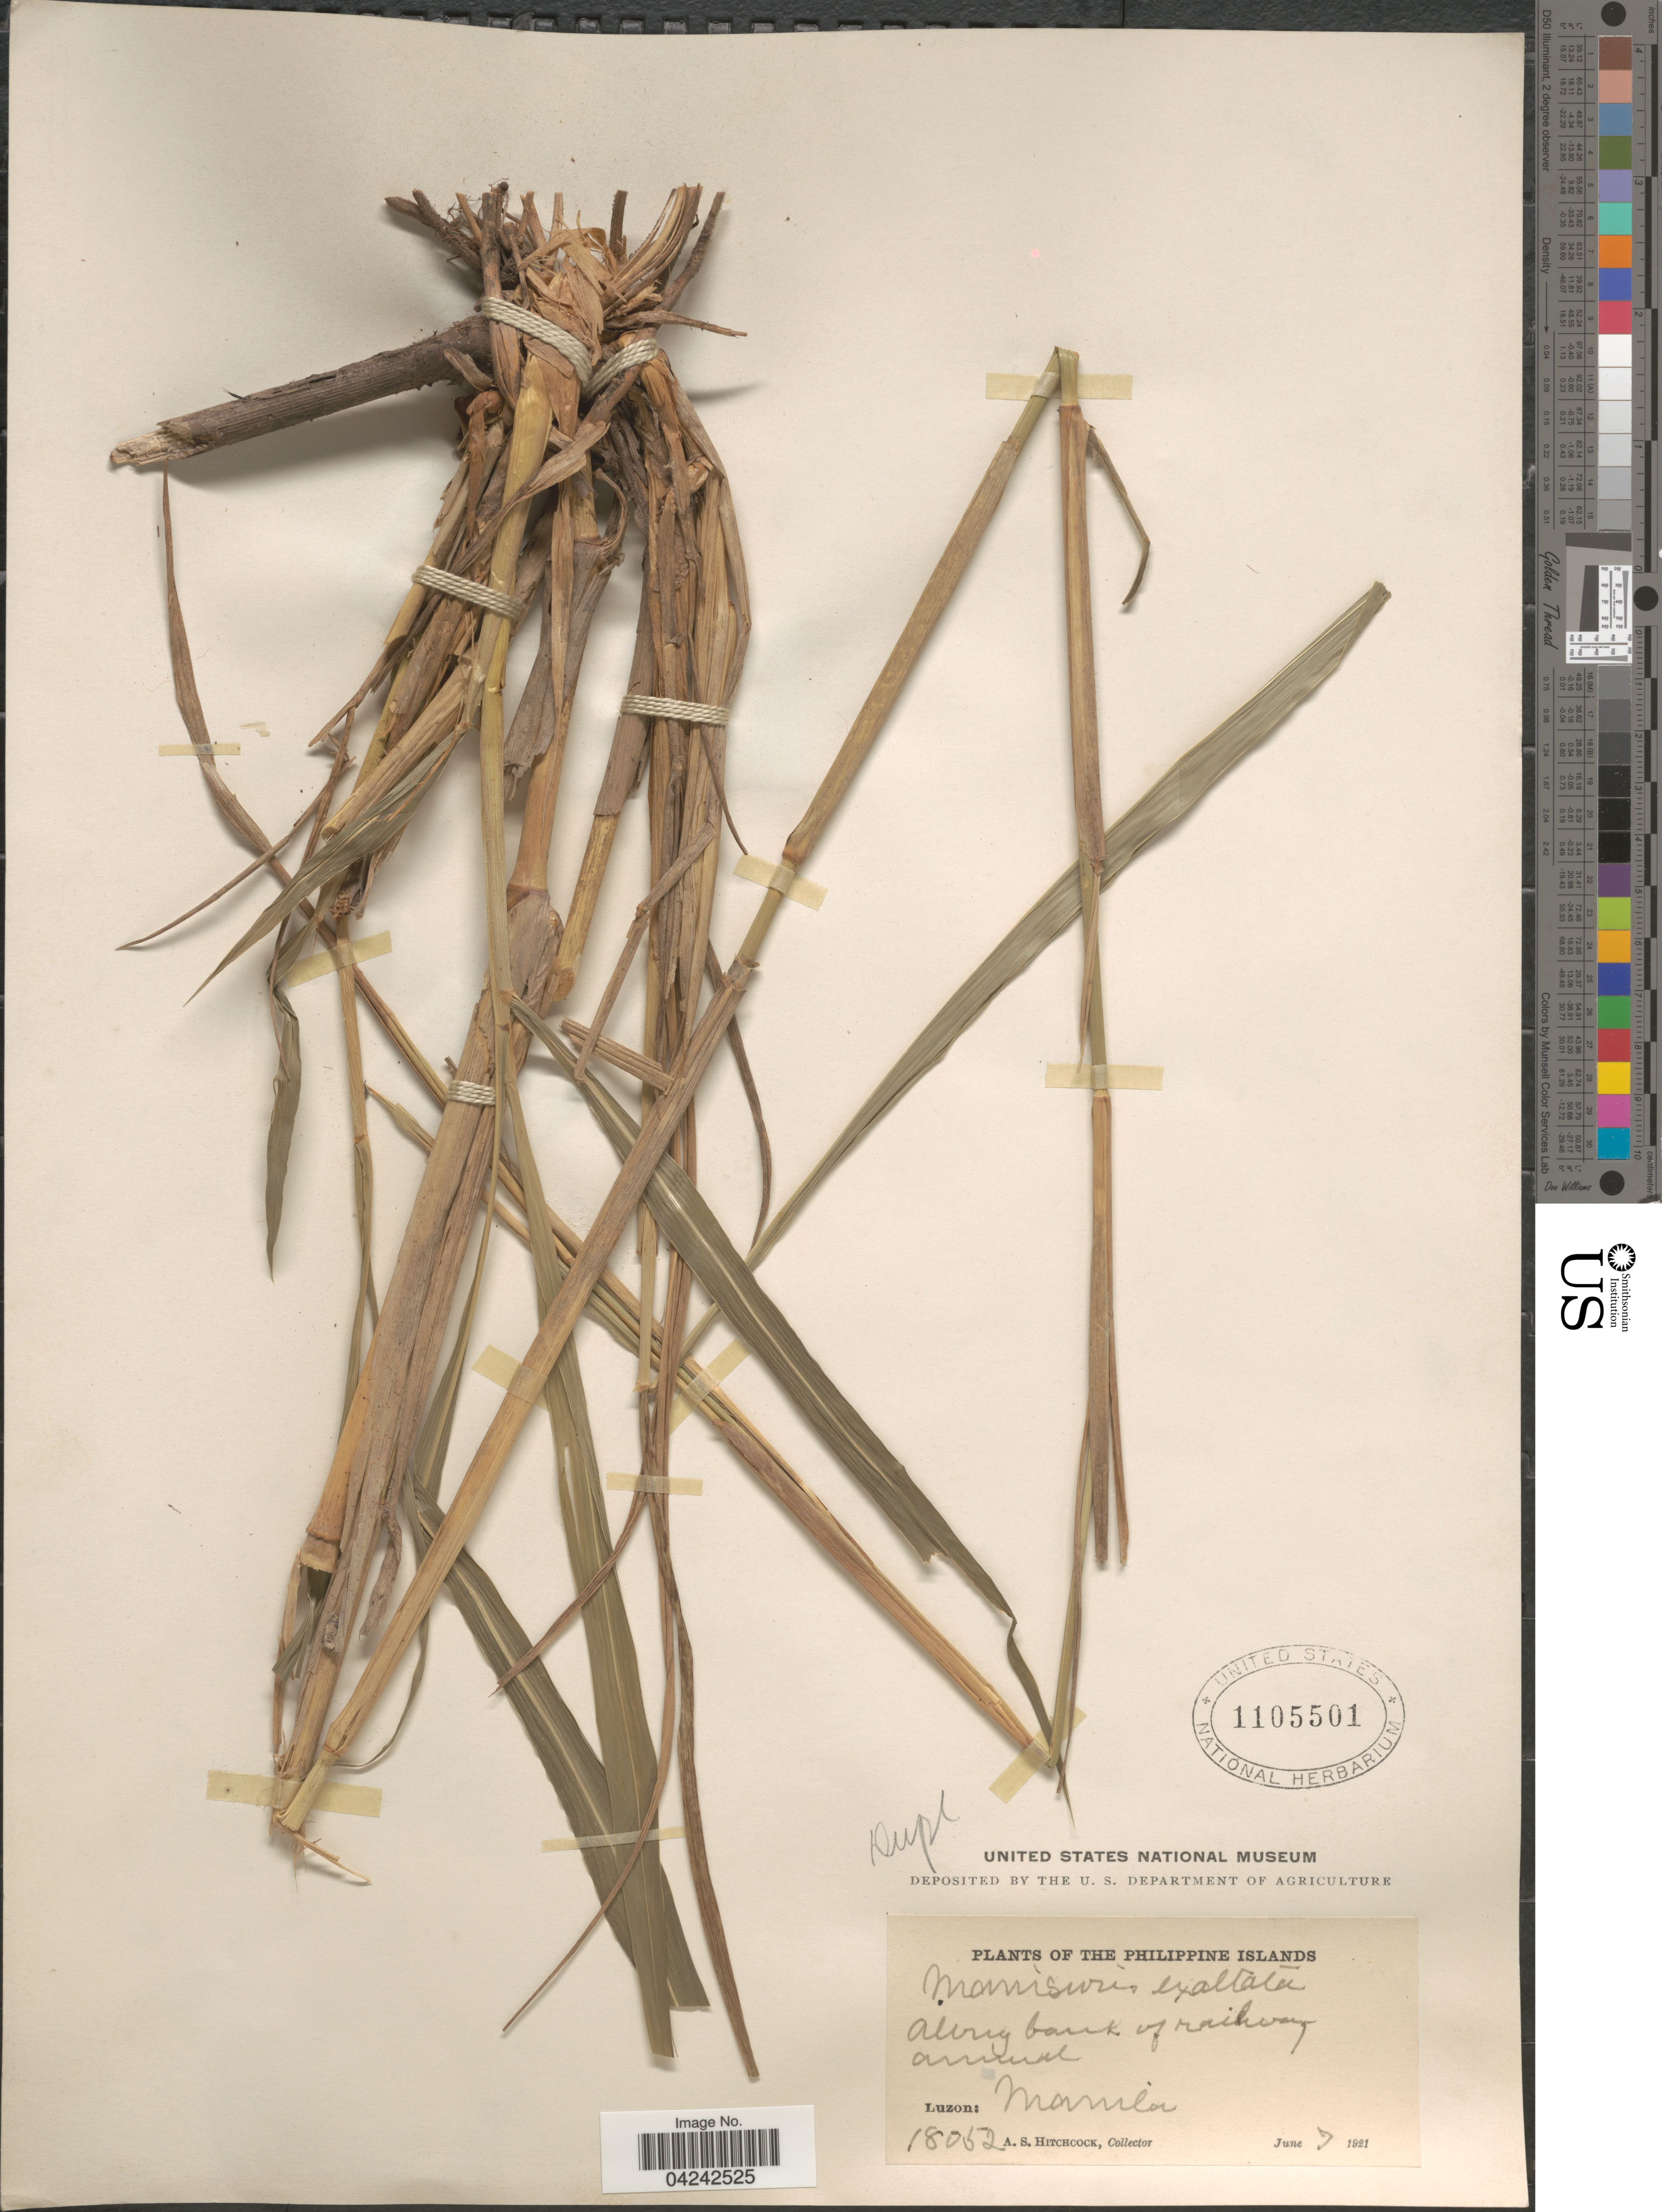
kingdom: Plantae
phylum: Tracheophyta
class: Liliopsida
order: Poales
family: Poaceae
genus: Rottboellia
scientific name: Rottboellia cochinchinensis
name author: (Lour.) Clayton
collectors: A. S. Hitchcock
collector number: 18052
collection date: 1921-06-07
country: Philippines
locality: Philippine Islands. Along bank of railway. Luzon: Manila.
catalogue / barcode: US 1105501